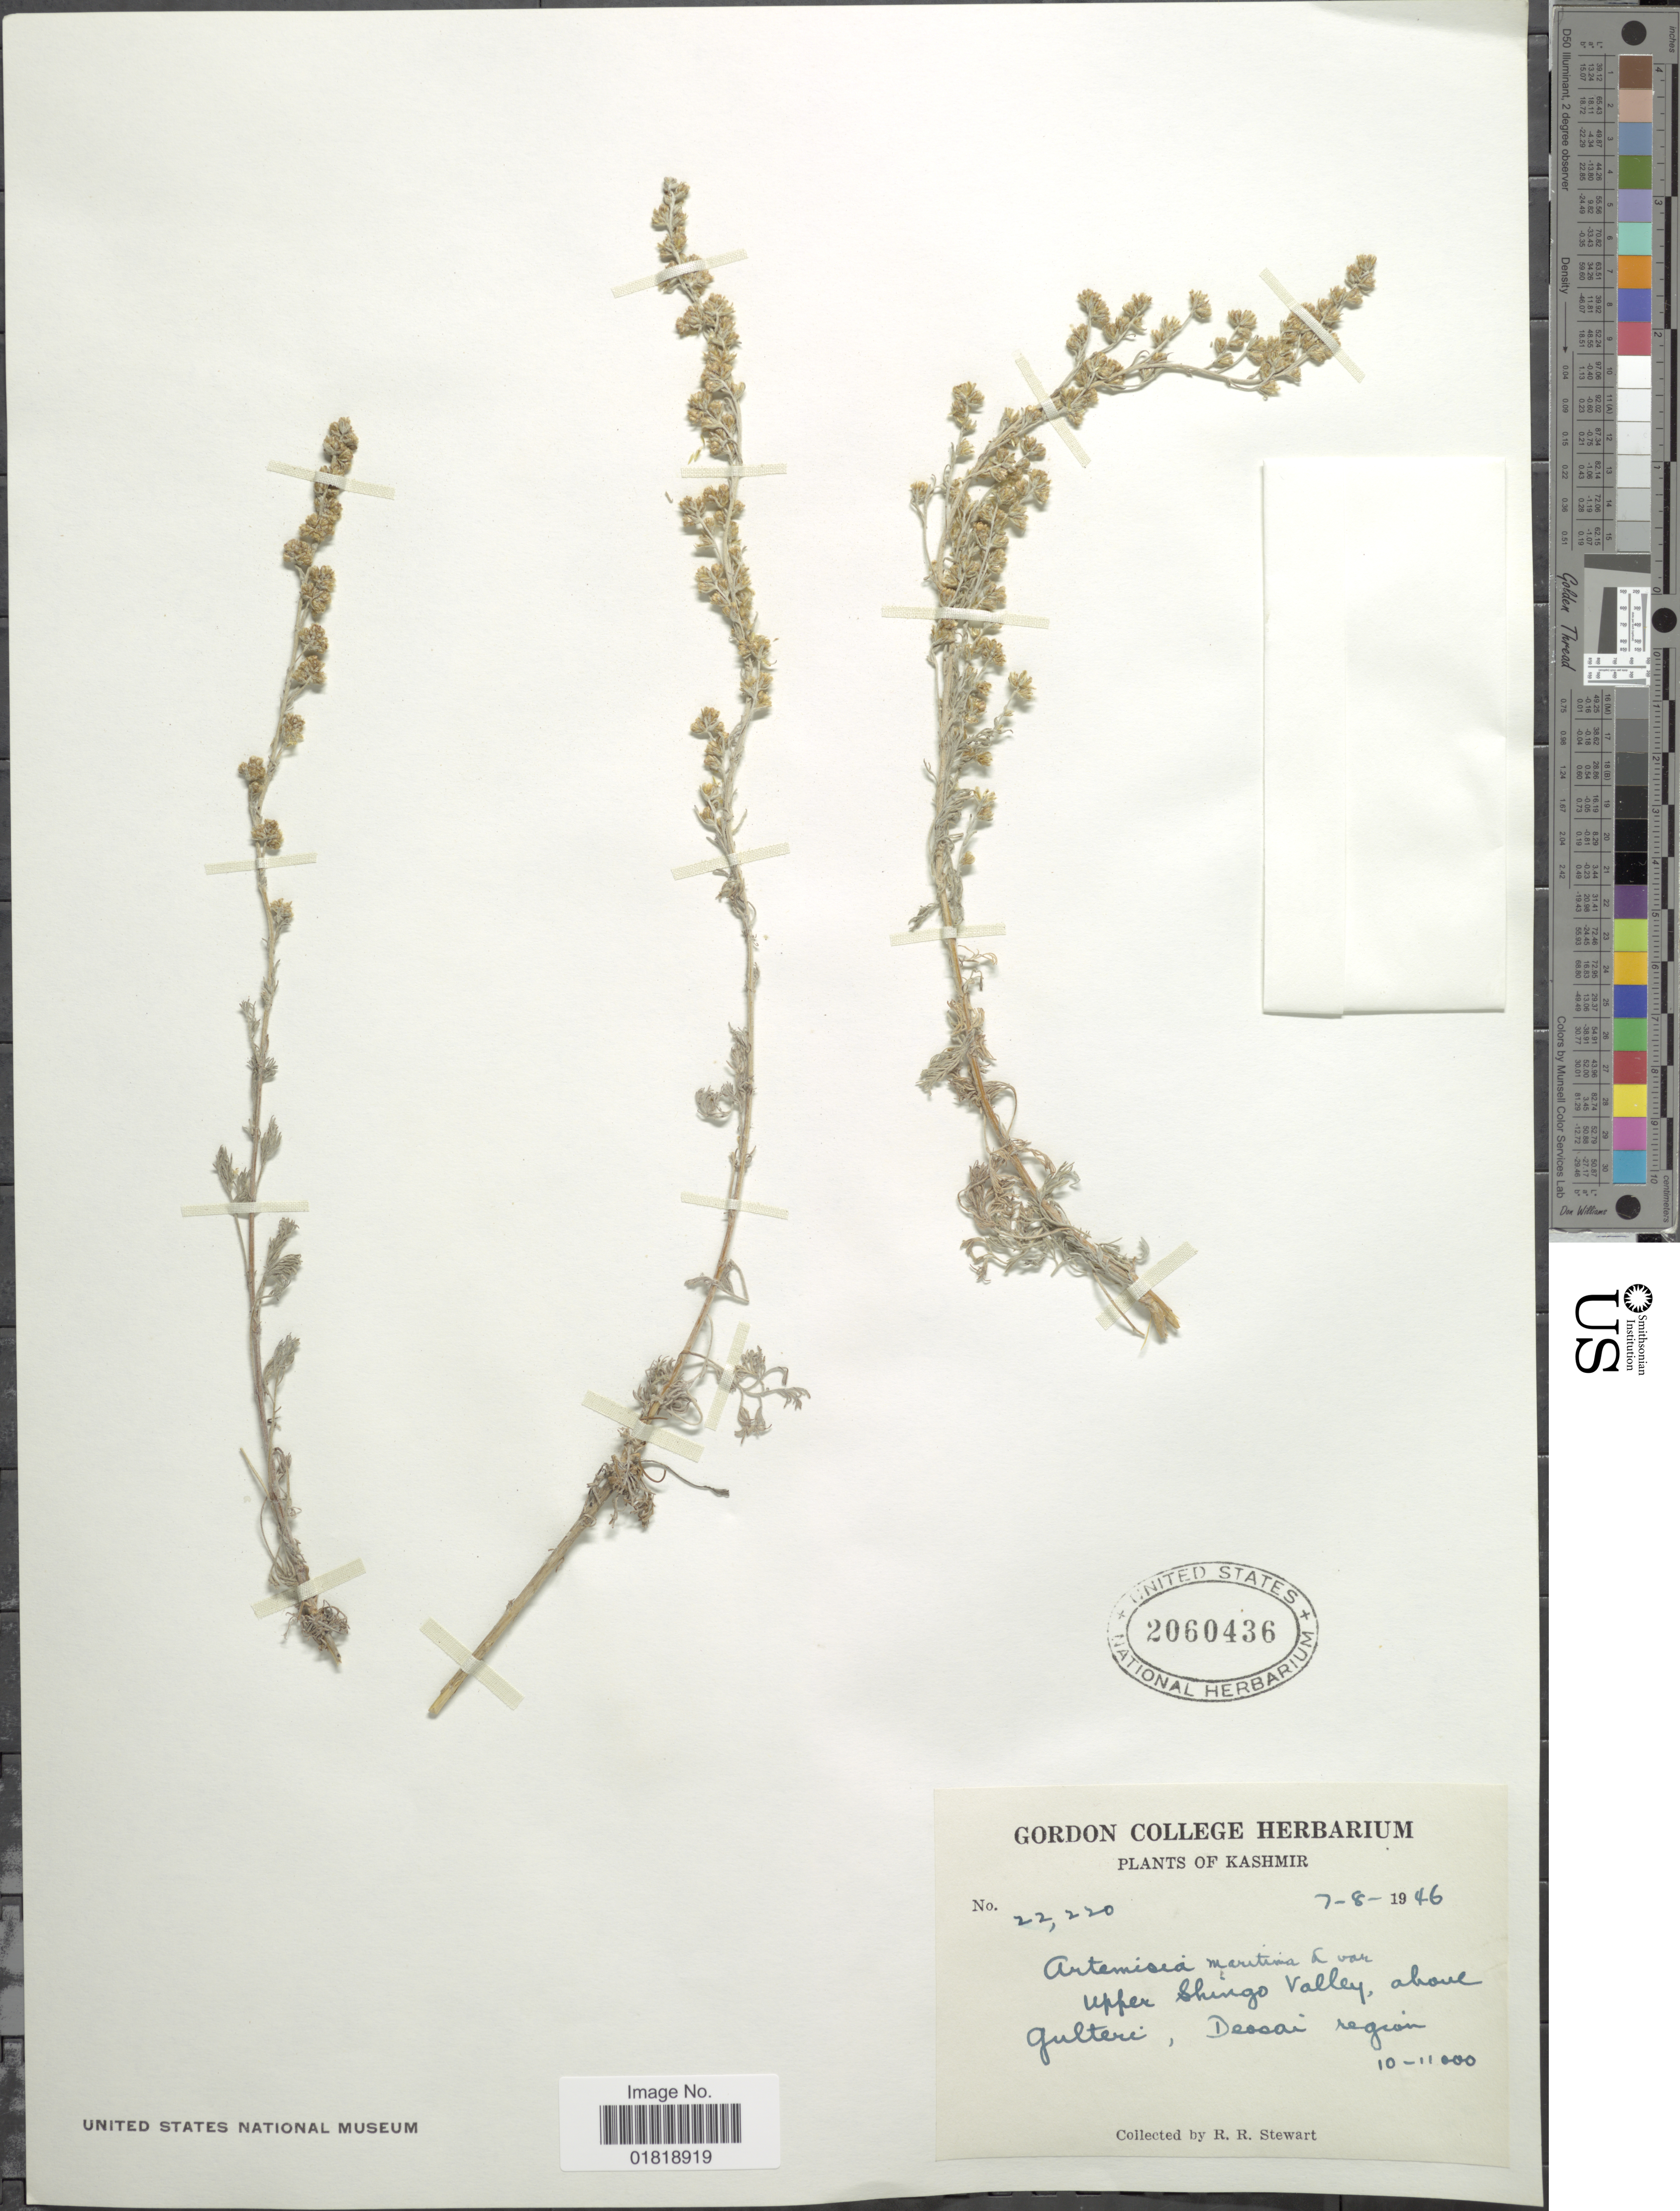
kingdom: Plantae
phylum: Tracheophyta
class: Magnoliopsida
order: Asterales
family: Asteraceae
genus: Artemisia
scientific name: Artemisia maritima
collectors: R. R. Stewart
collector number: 22220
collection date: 1946-08-07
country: India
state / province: Jammu and Kashmir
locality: Kashmir, upper Shingo Valley, above Gulteri, Deosai region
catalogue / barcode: US 2060436